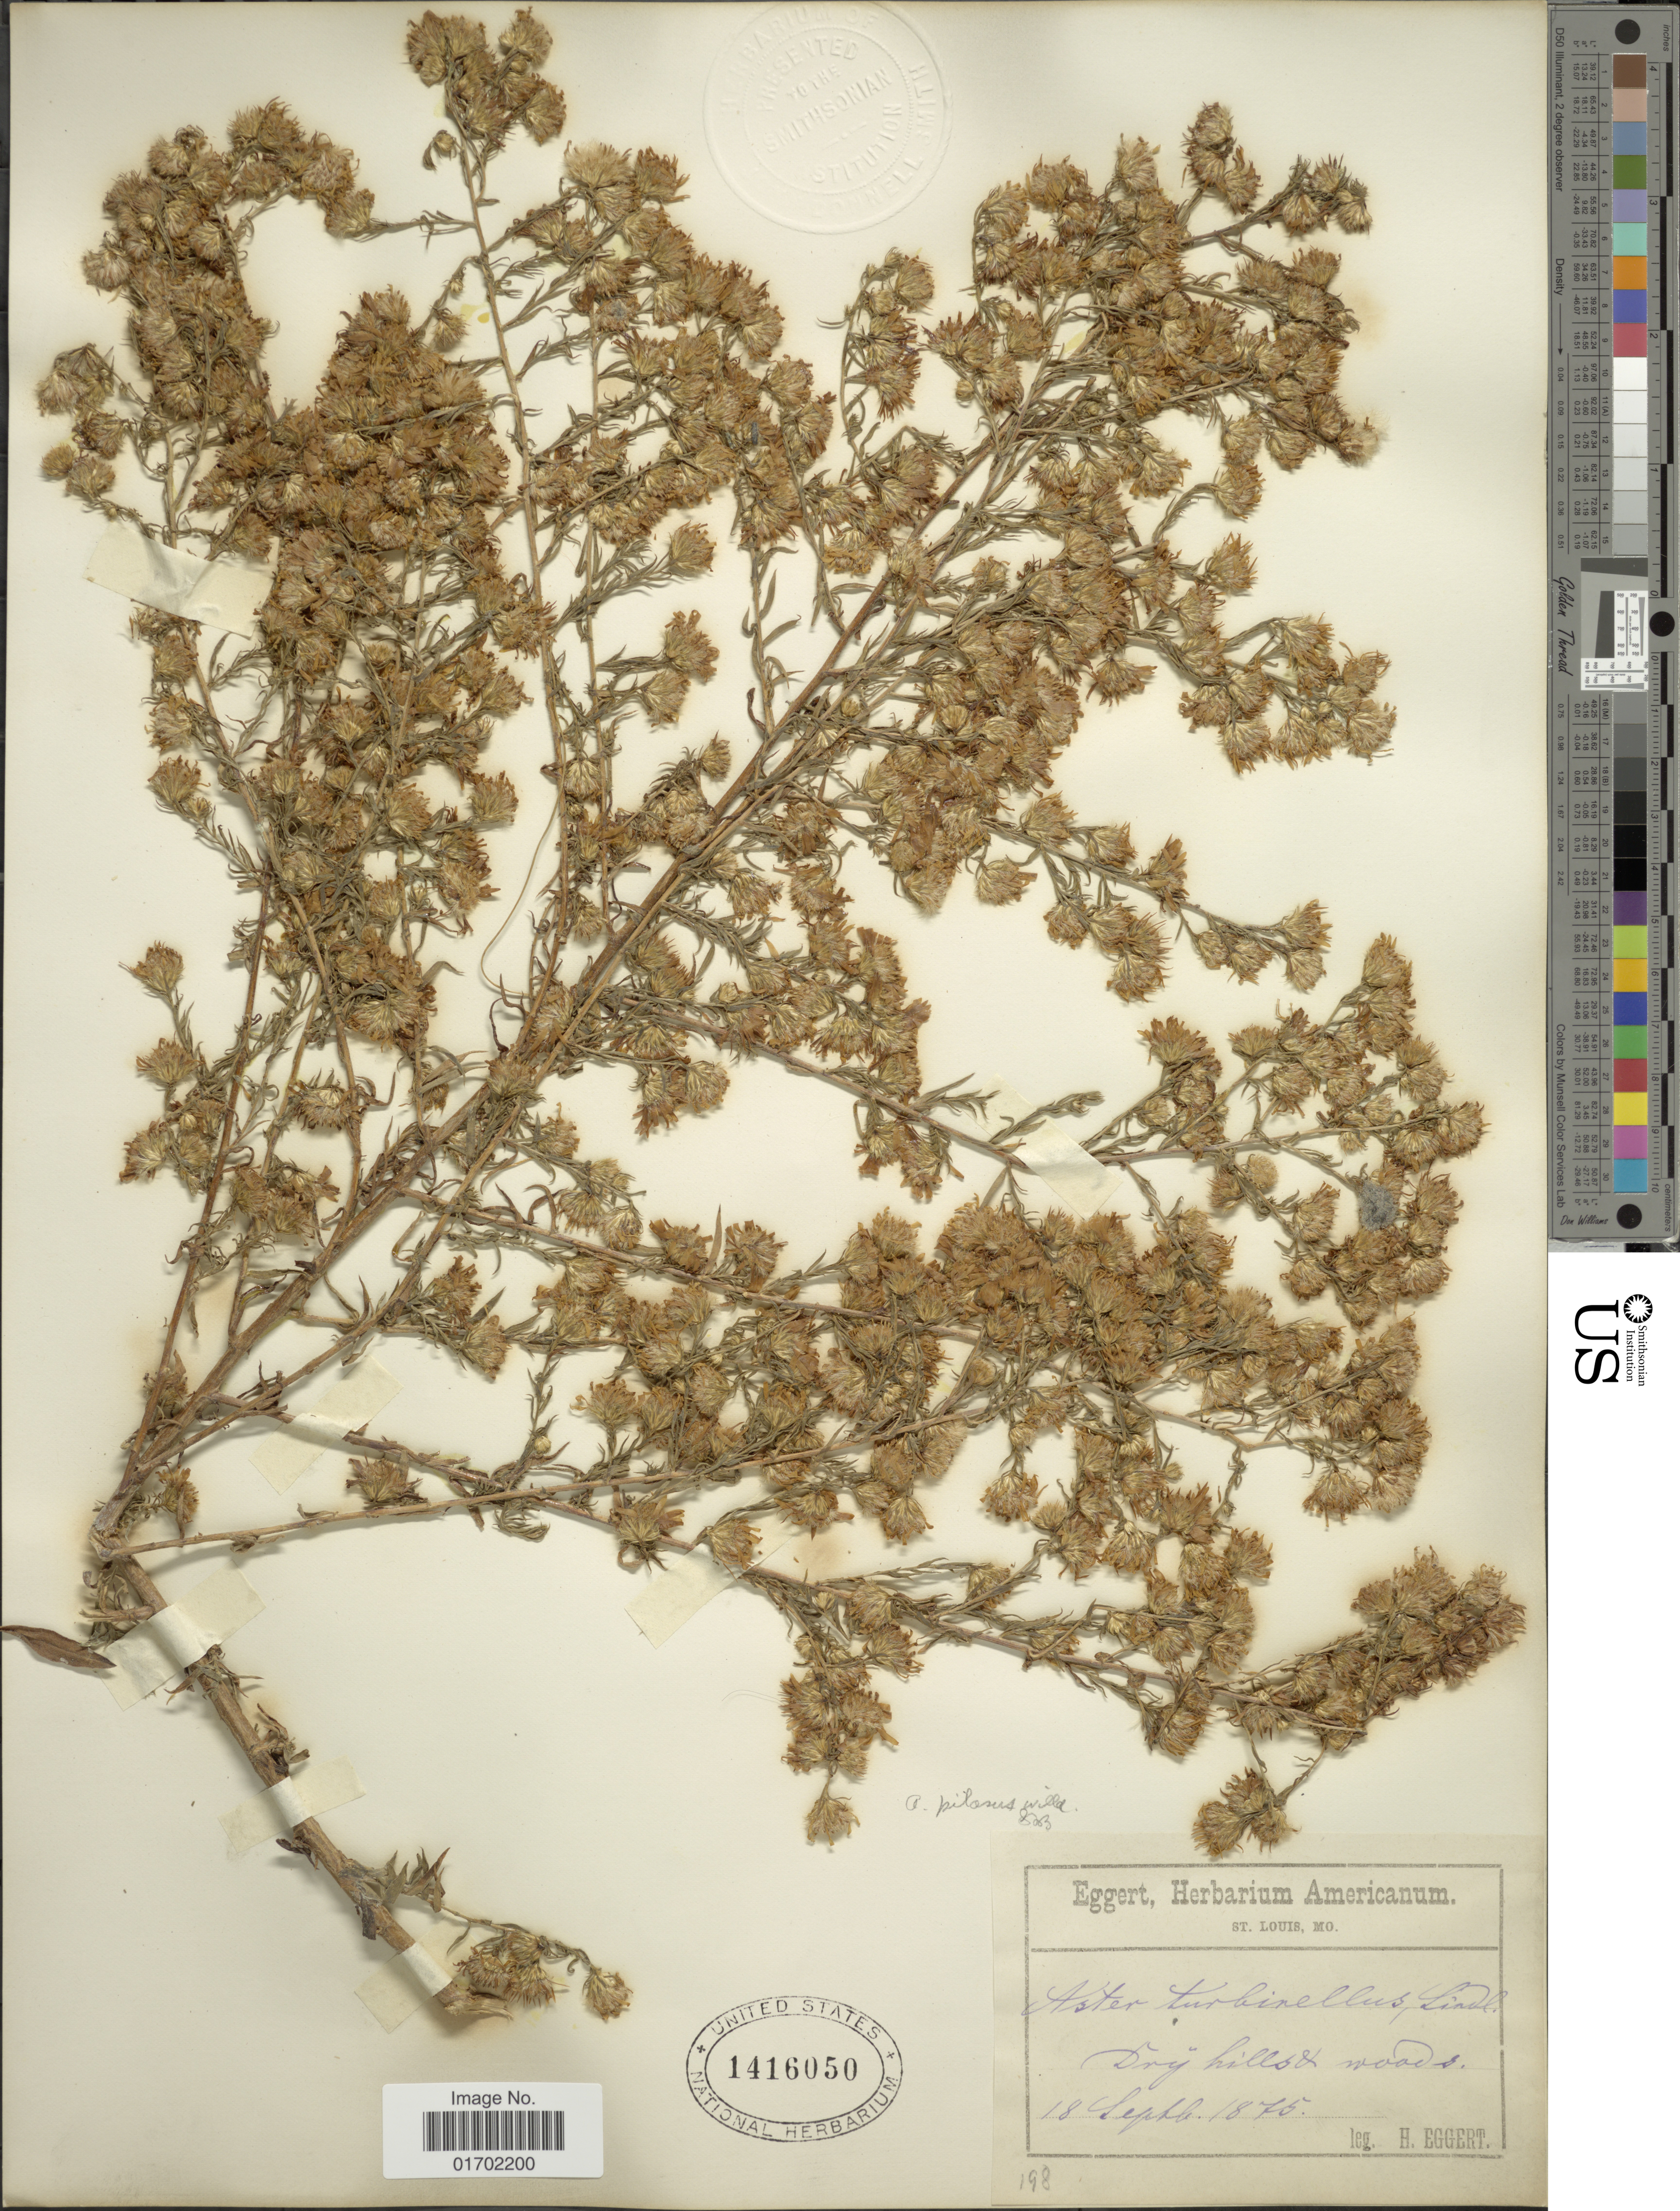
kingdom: Plantae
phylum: Tracheophyta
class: Magnoliopsida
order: Asterales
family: Asteraceae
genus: Symphyotrichum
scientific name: Symphyotrichum pilosum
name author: (Willd.) G.L. Nesom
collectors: H. Eggert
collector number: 198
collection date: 1875-09-18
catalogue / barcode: US 1416050